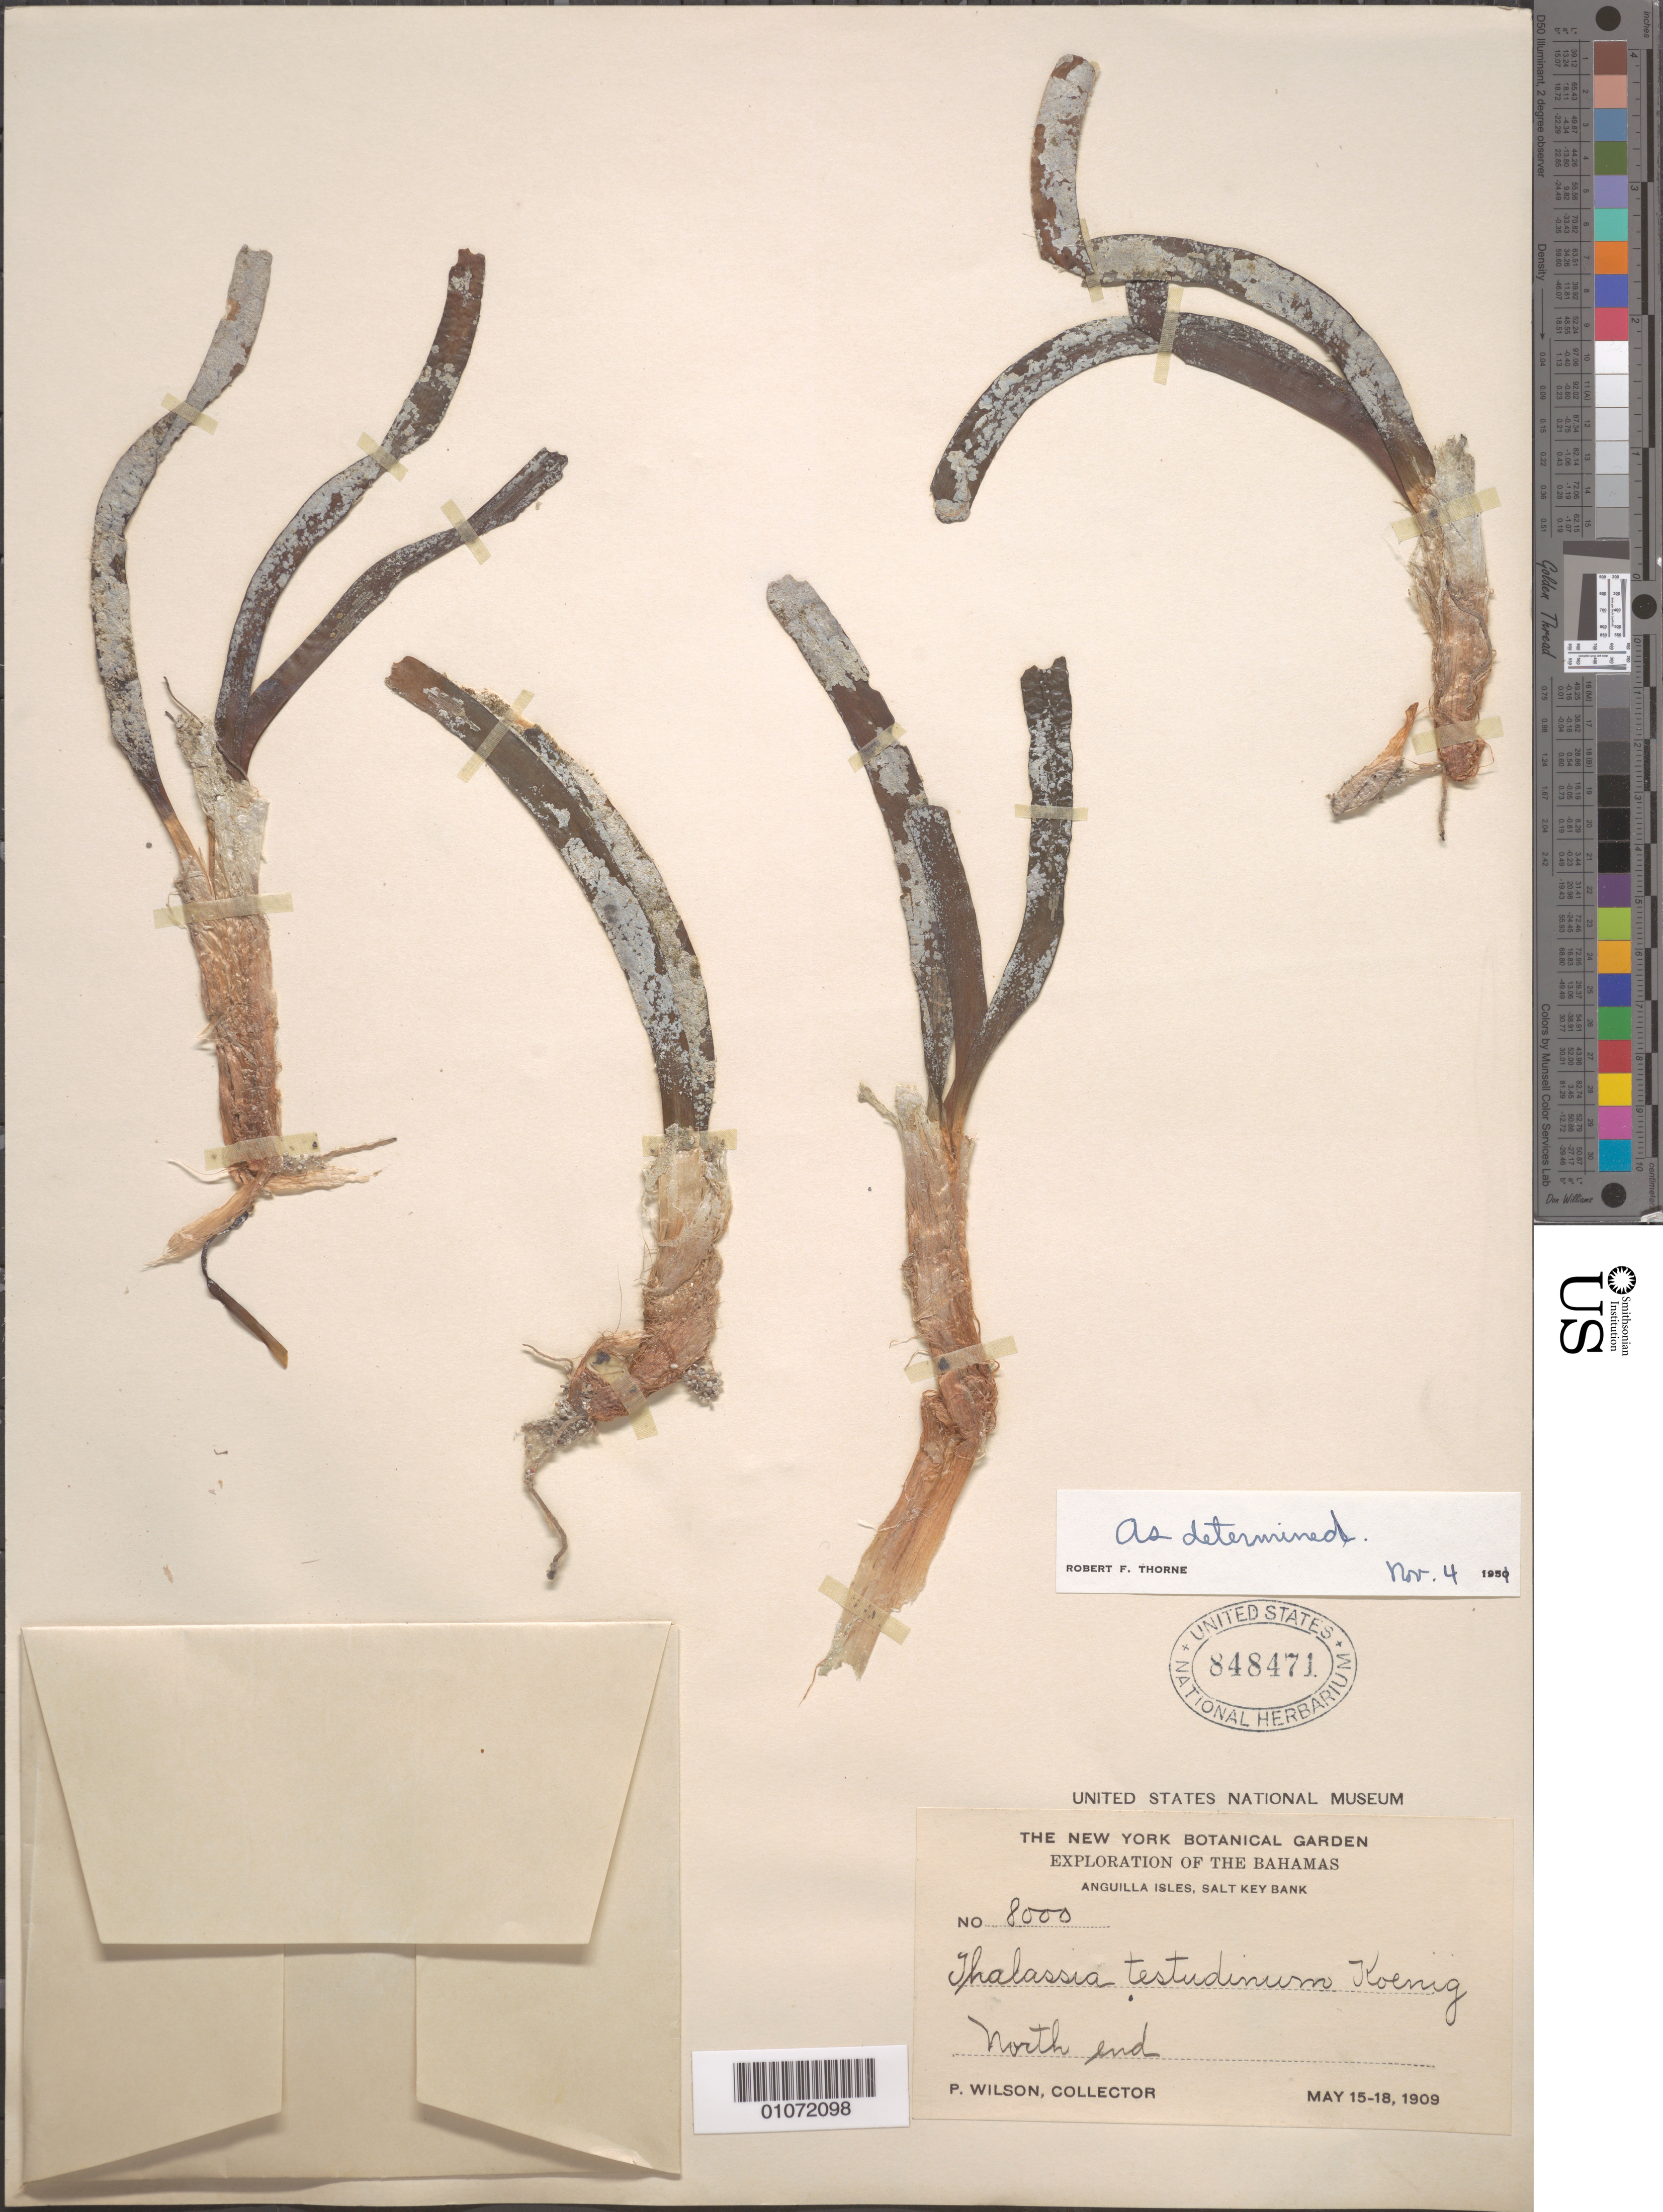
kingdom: Plantae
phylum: Tracheophyta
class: Liliopsida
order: Alismatales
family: Hydrocharitaceae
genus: Thalassia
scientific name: Thalassia testudinum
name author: Banks & Sol. ex K.D. Koenig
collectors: P. Wilson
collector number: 8000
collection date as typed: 15 May 1909 to 18 May 1909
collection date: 1909-05-15/1909-05-18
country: Bahamas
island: Anguilla Cays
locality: north end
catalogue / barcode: US 848471